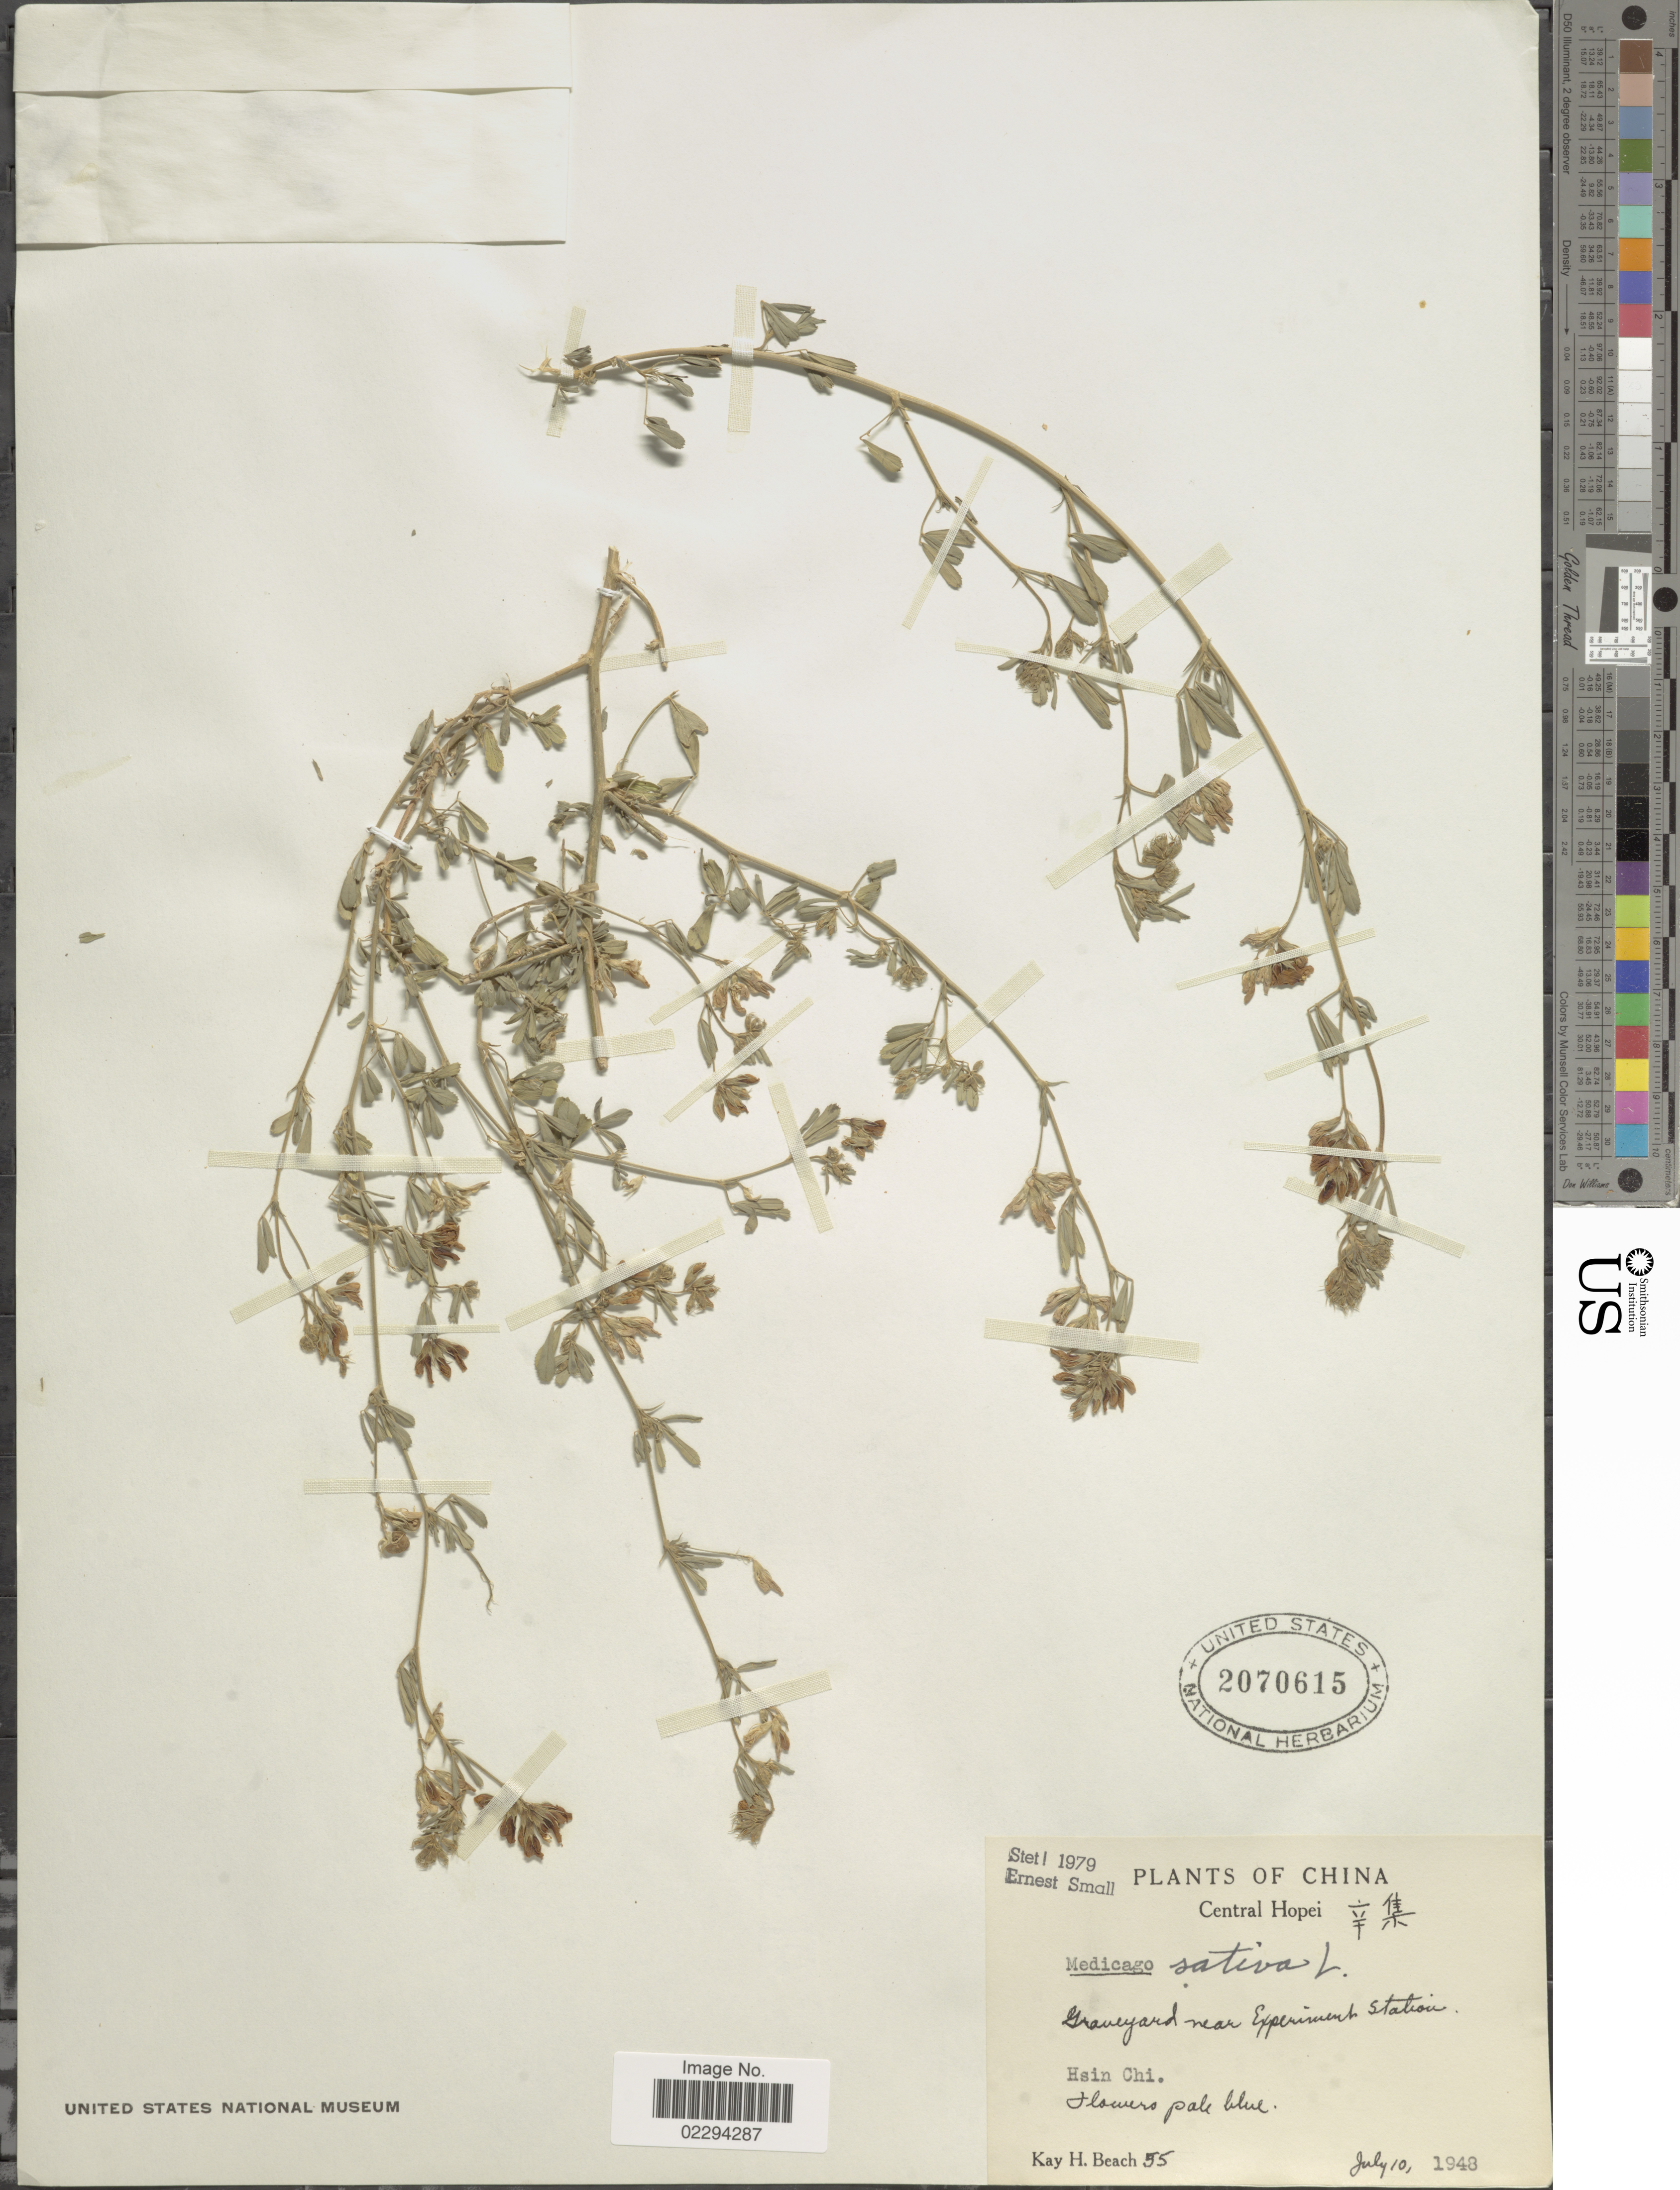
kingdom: Plantae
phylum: Tracheophyta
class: Magnoliopsida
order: Fabales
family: Fabaceae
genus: Medicago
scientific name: Medicago sativa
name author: L.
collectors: K. H. Beach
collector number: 55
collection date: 1948-07-10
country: China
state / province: Hebei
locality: Central Hopei, Hsin Chi, graveyard near Experiment Station.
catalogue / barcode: US 2070615